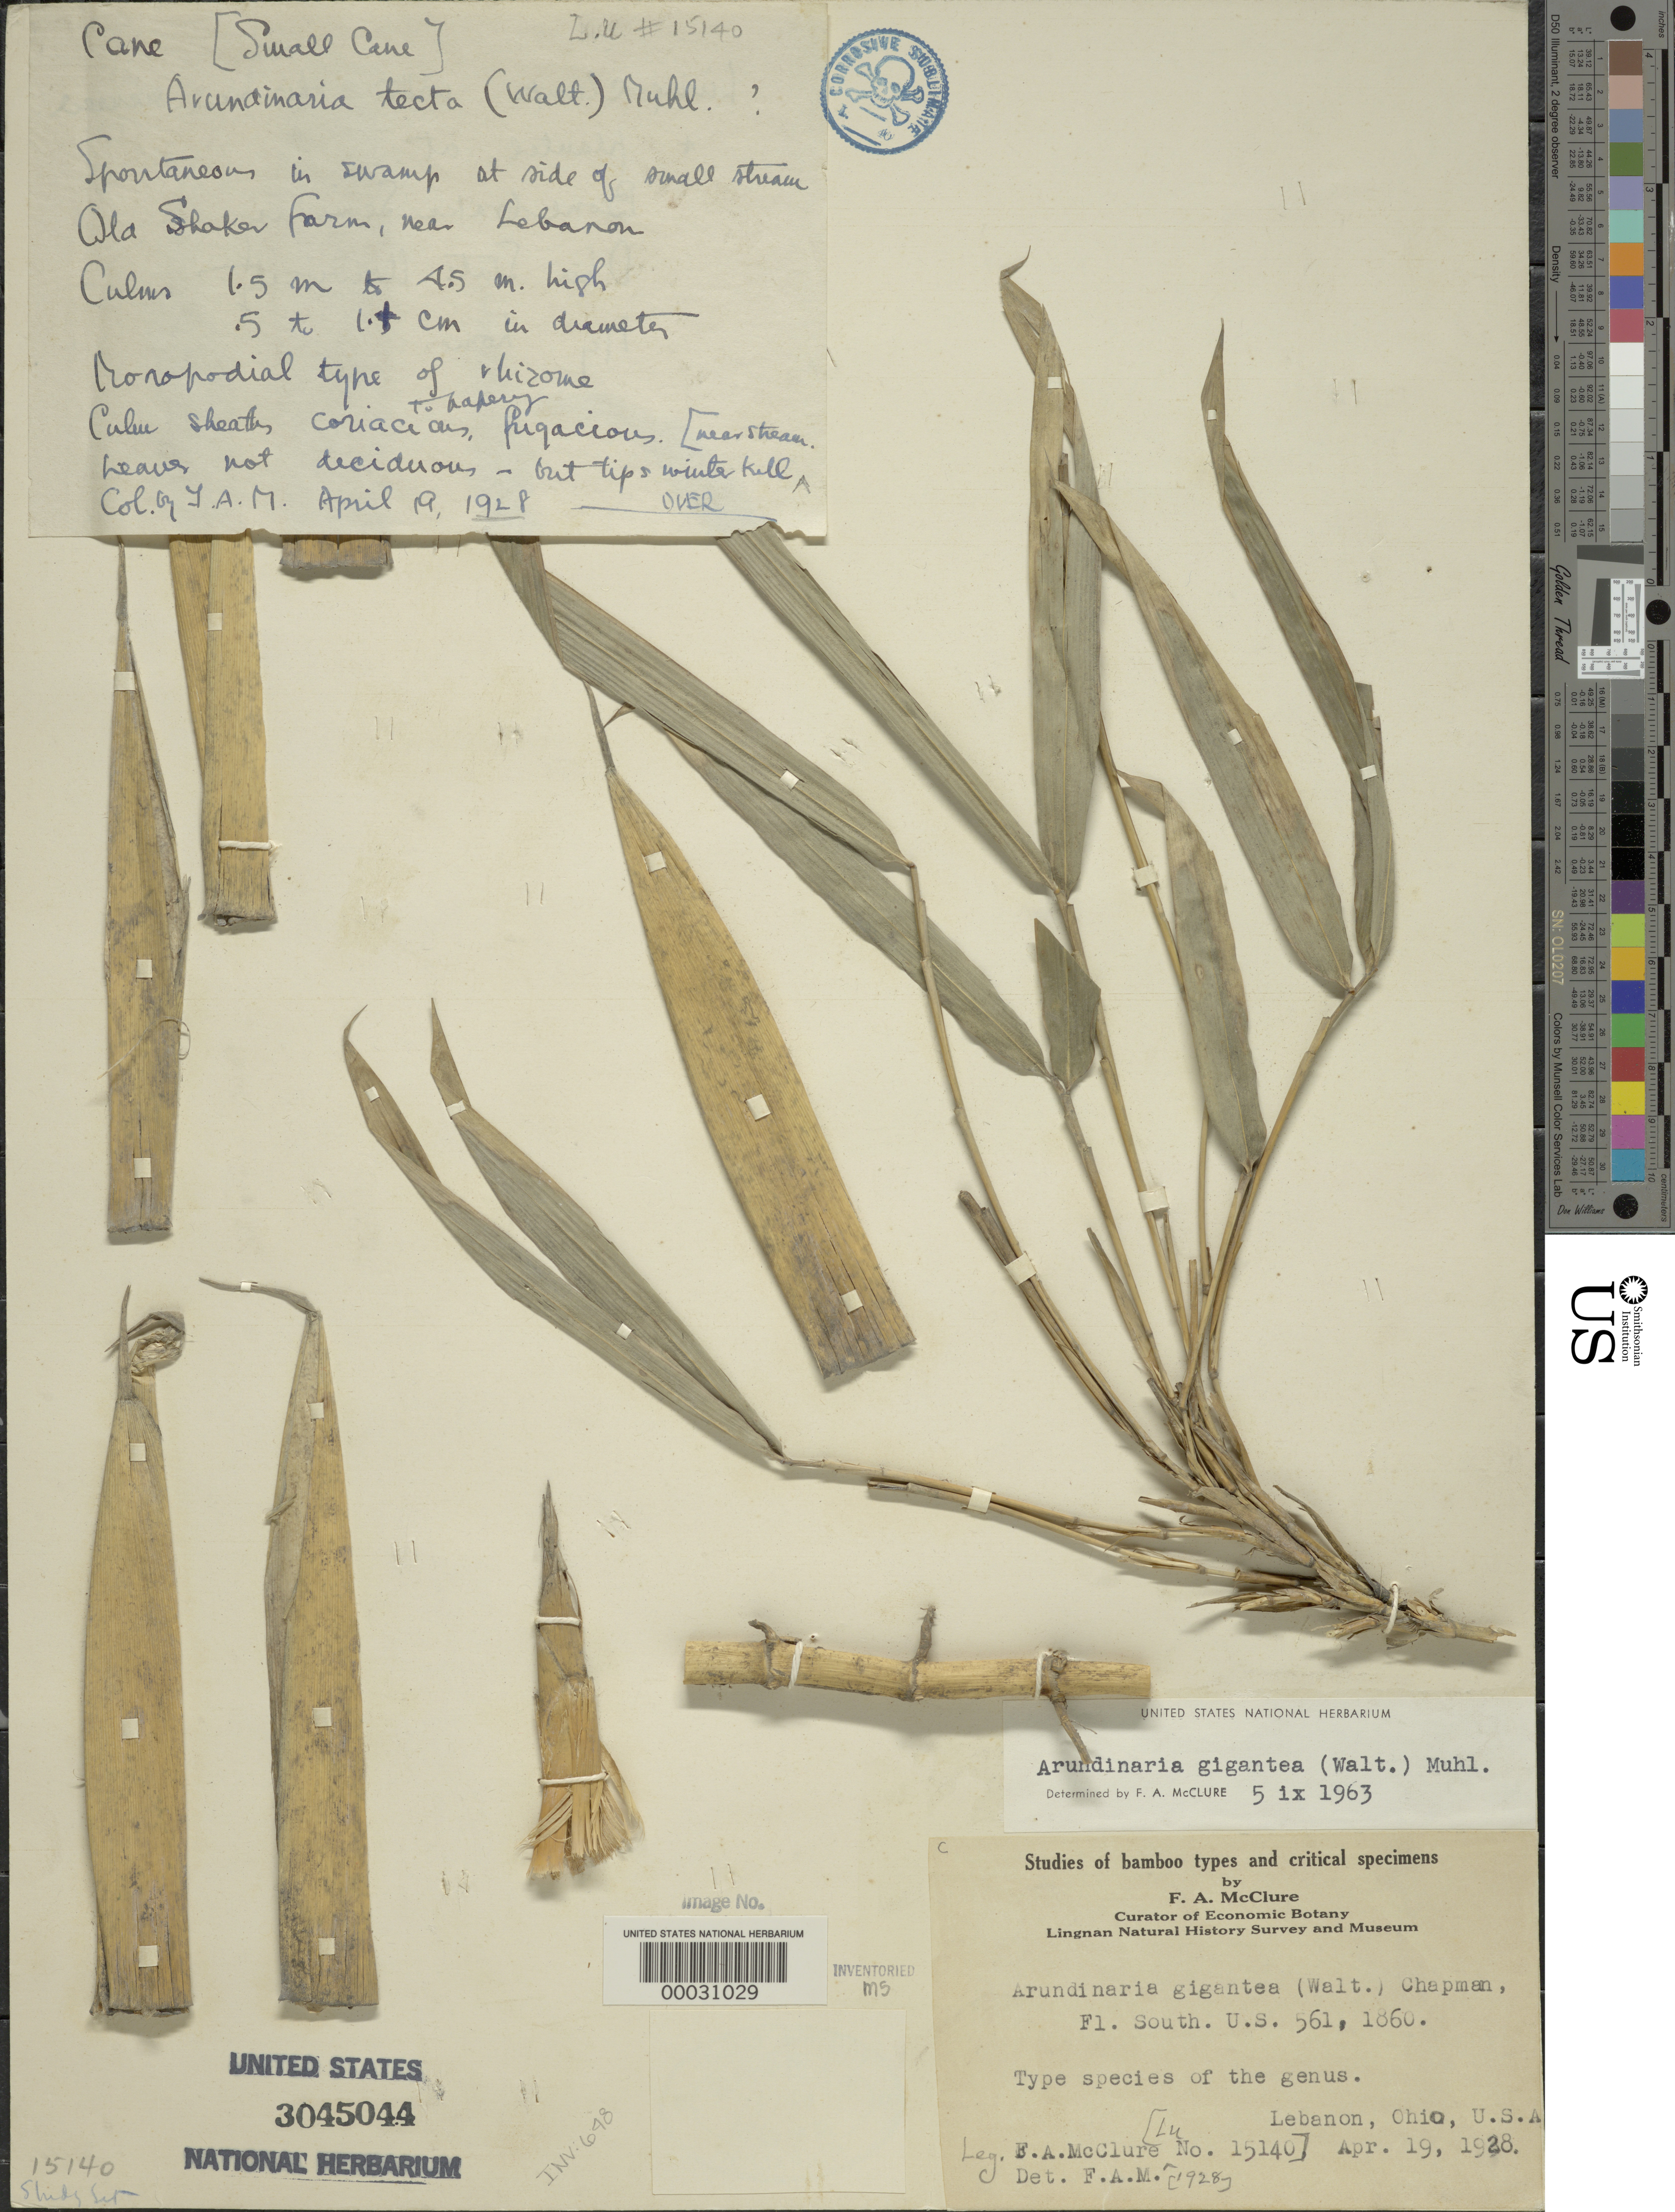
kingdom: Plantae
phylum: Tracheophyta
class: Liliopsida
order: Poales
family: Poaceae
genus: Arundinaria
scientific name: Arundinaria gigantea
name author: (Walter) Muhl.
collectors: F. A. McClure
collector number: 20266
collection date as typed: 19 Apr 1928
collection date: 1928-04-19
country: United States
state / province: Ohio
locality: Lebanon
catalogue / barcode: US 3045044